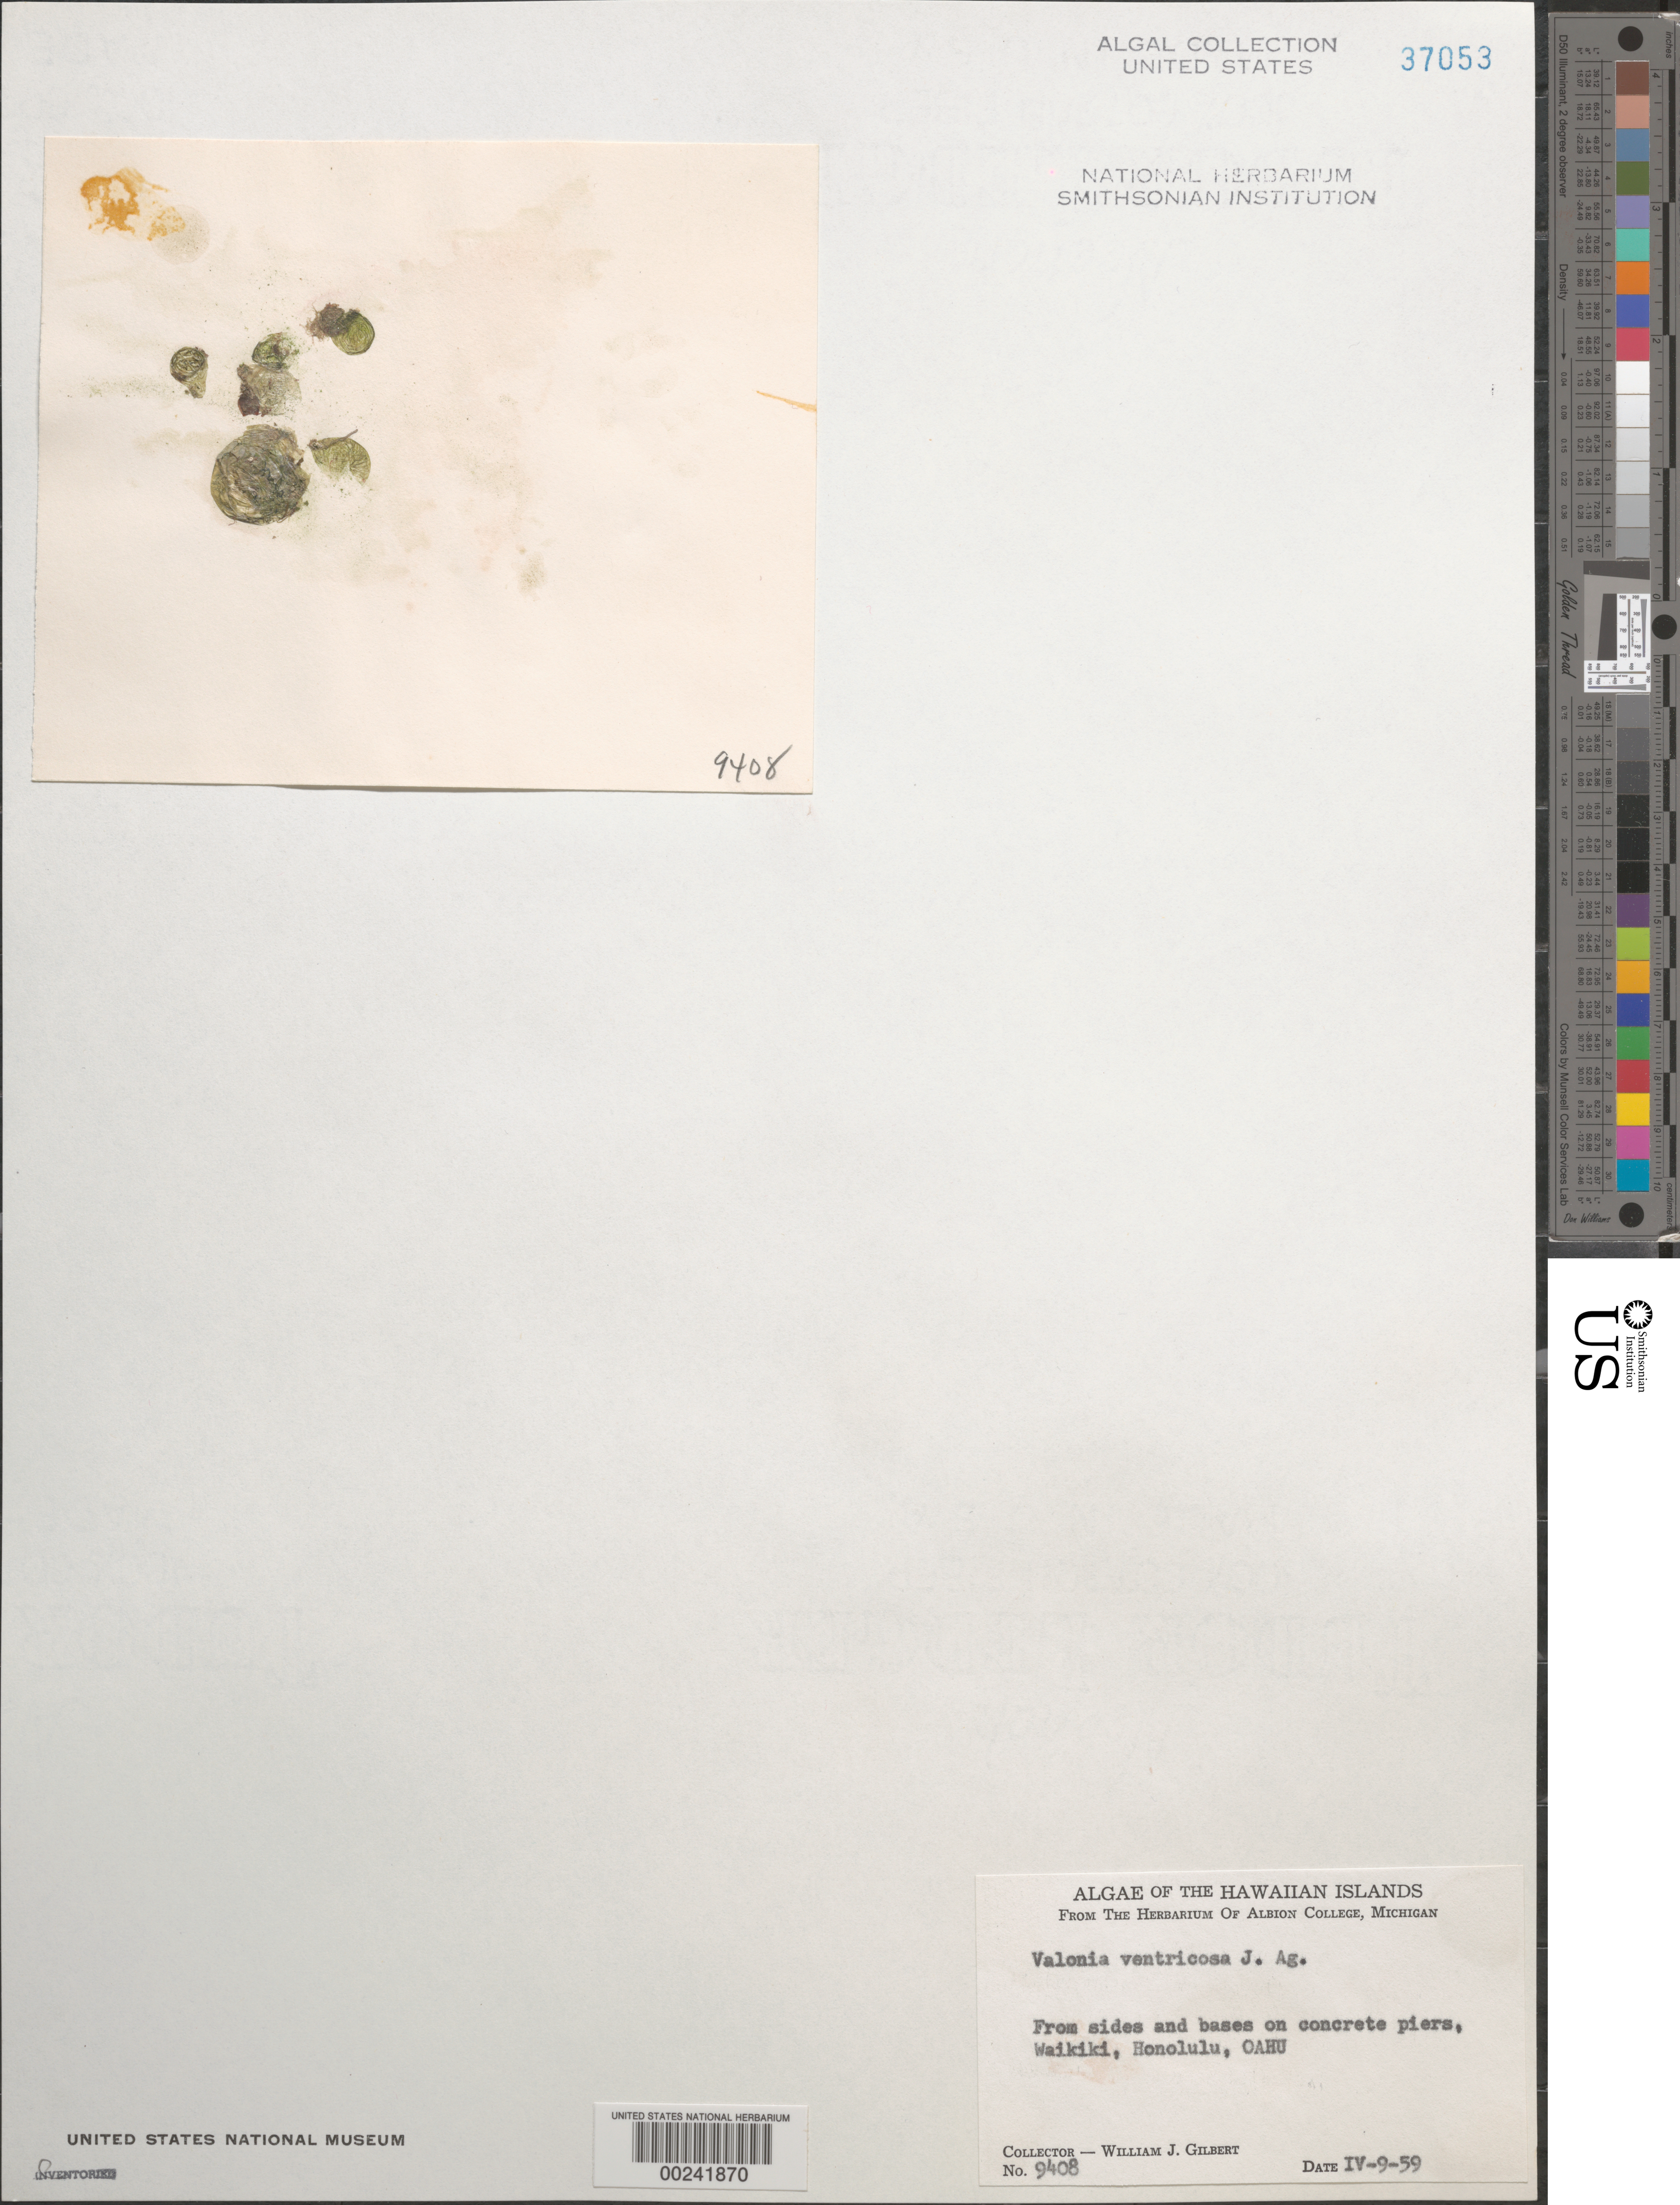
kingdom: Plantae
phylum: Chlorophyta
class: Ulvophyceae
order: Siphonocladales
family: Valoniaceae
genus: Valonia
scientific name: Valonia ventricosa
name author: J. Agardh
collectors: W. J. Gilbert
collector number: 9408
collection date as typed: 09 Apr 1959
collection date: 1959-04-09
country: United States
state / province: Hawaii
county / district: Honolulu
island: Oahu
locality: Honolulu, Waikiki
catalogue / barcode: US 37053